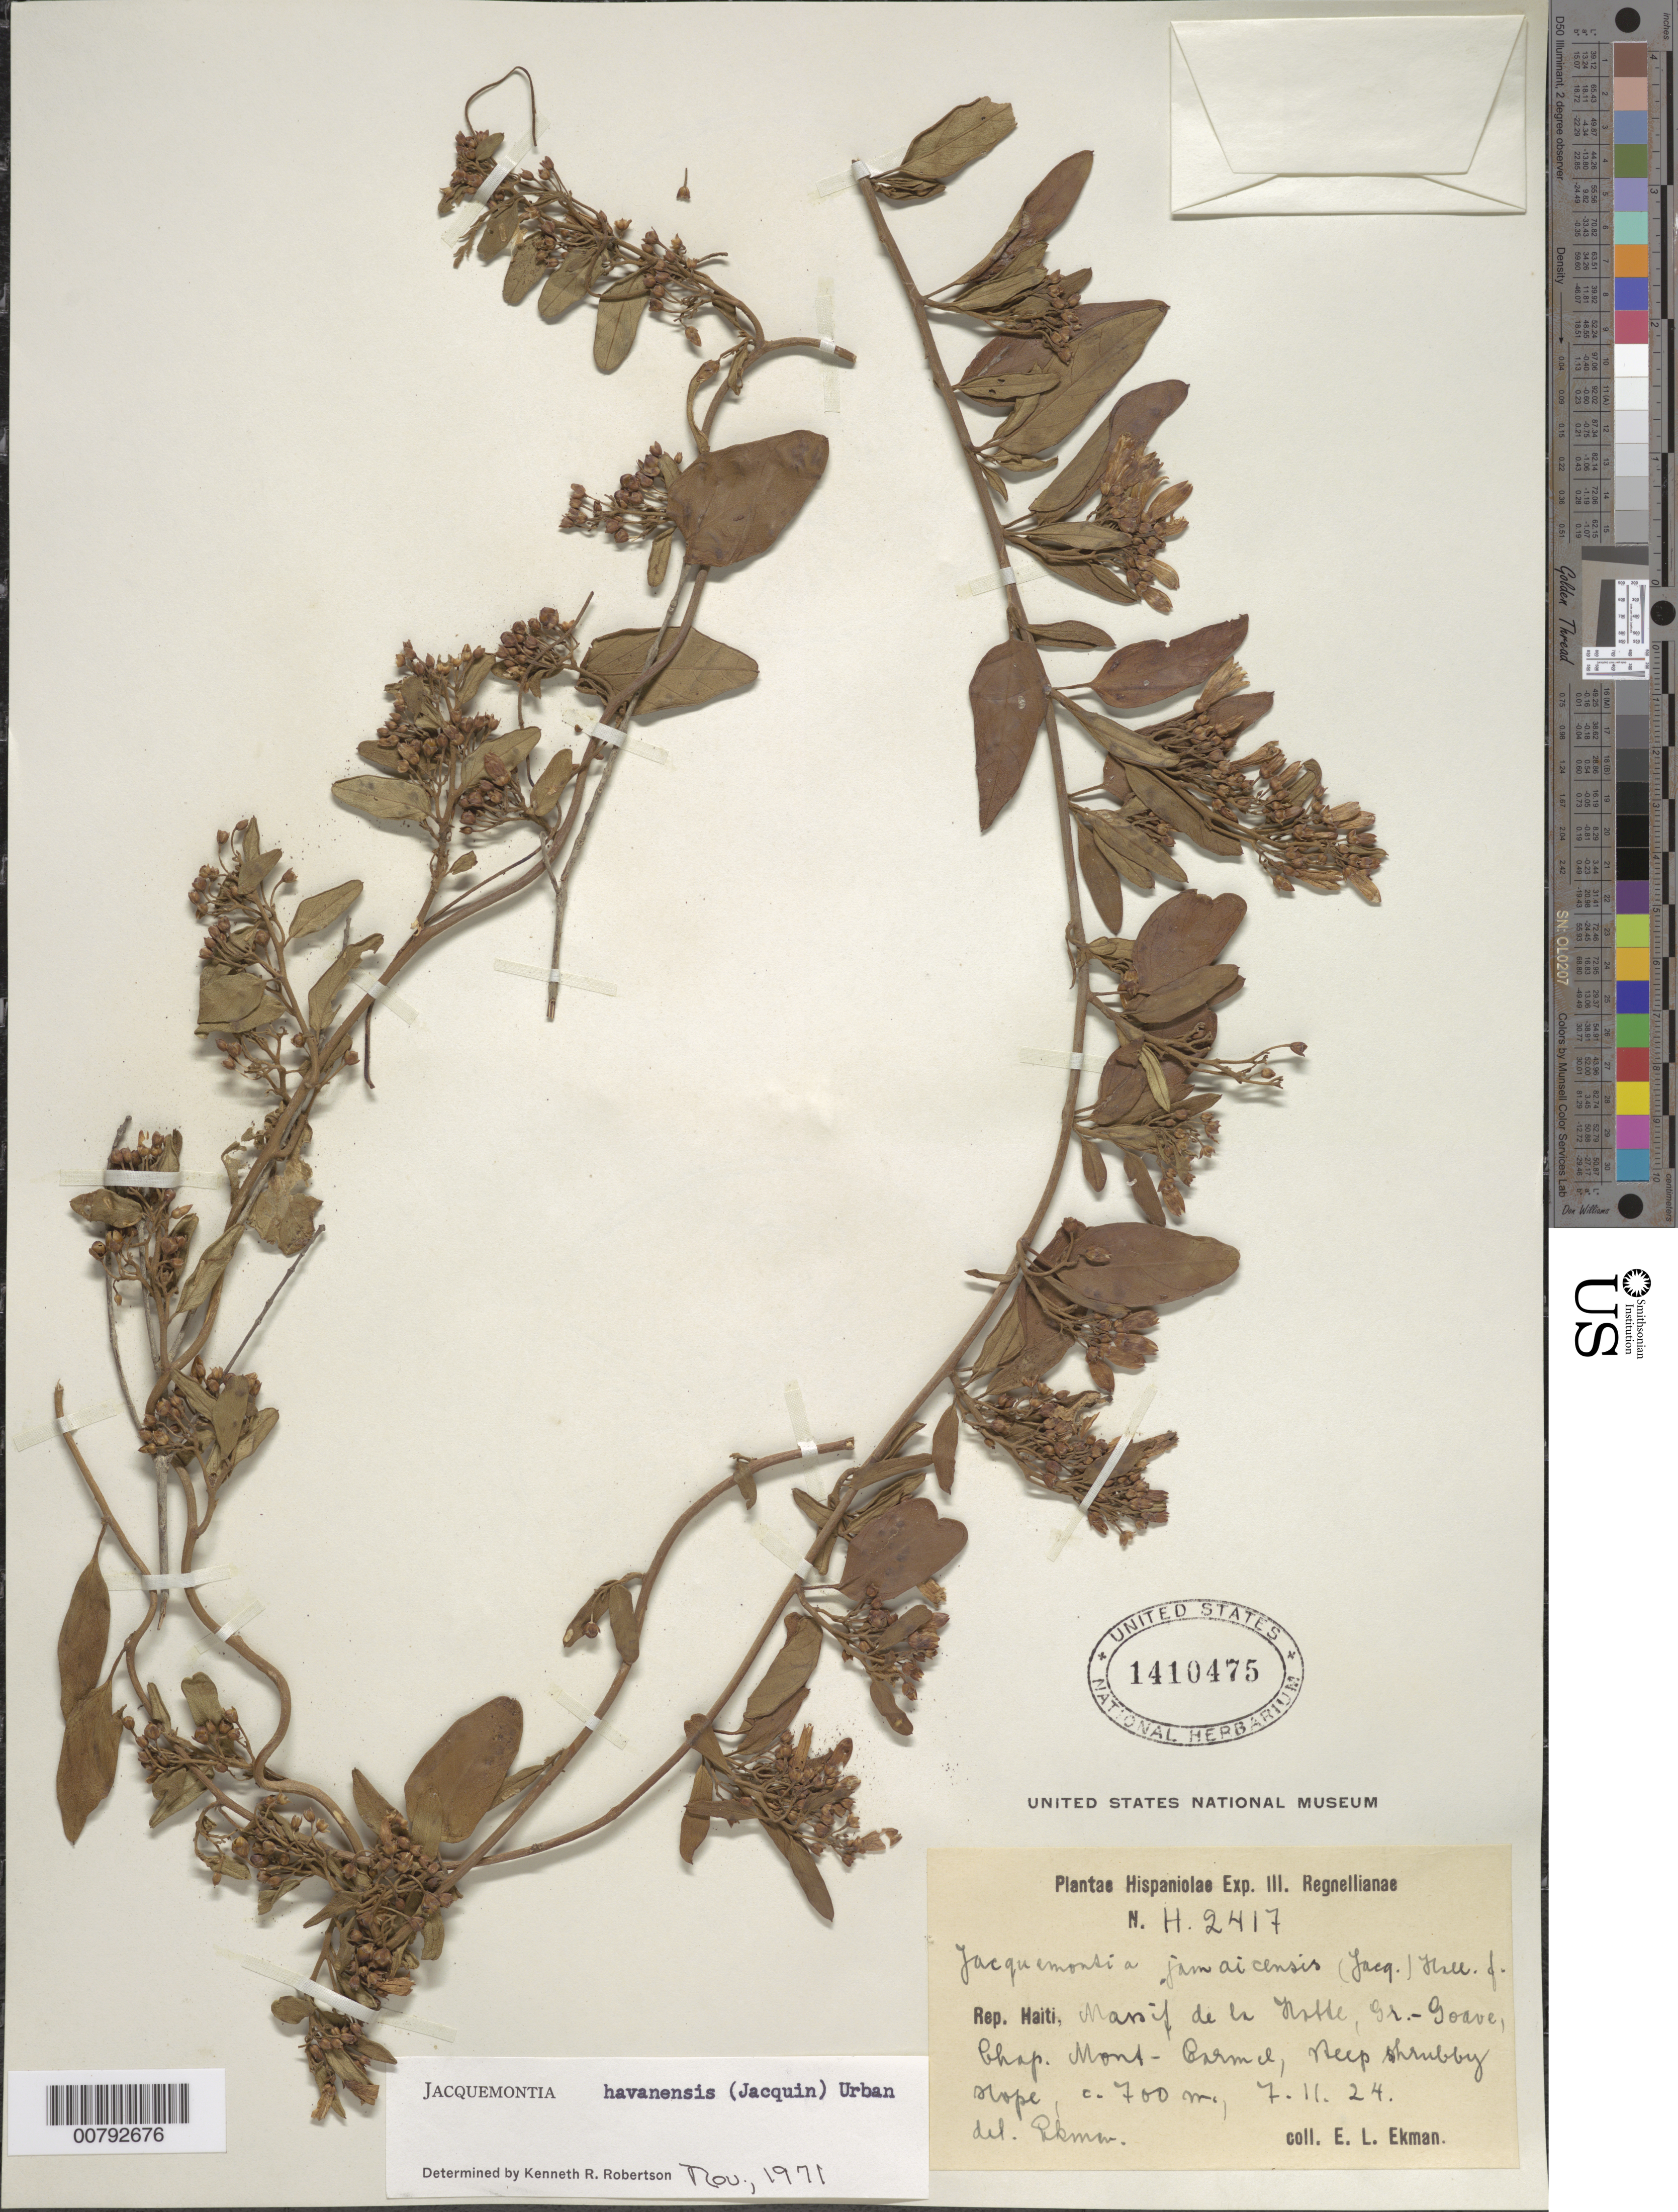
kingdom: Plantae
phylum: Tracheophyta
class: Magnoliopsida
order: Solanales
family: Convolvulaceae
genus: Jacquemontia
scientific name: Jacquemontia havanensis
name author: (Jacq.) Urb.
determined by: Robertson, K. R.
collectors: E. L. Ekman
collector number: H 2417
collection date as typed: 07 Nov 1924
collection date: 1924-11-07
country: Haiti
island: Hispaniola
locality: Massif de la Hotte, Gr.-Goave, Chap. Mont-Carmel.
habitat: Deep shrubby slope.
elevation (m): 700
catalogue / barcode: US 1410475